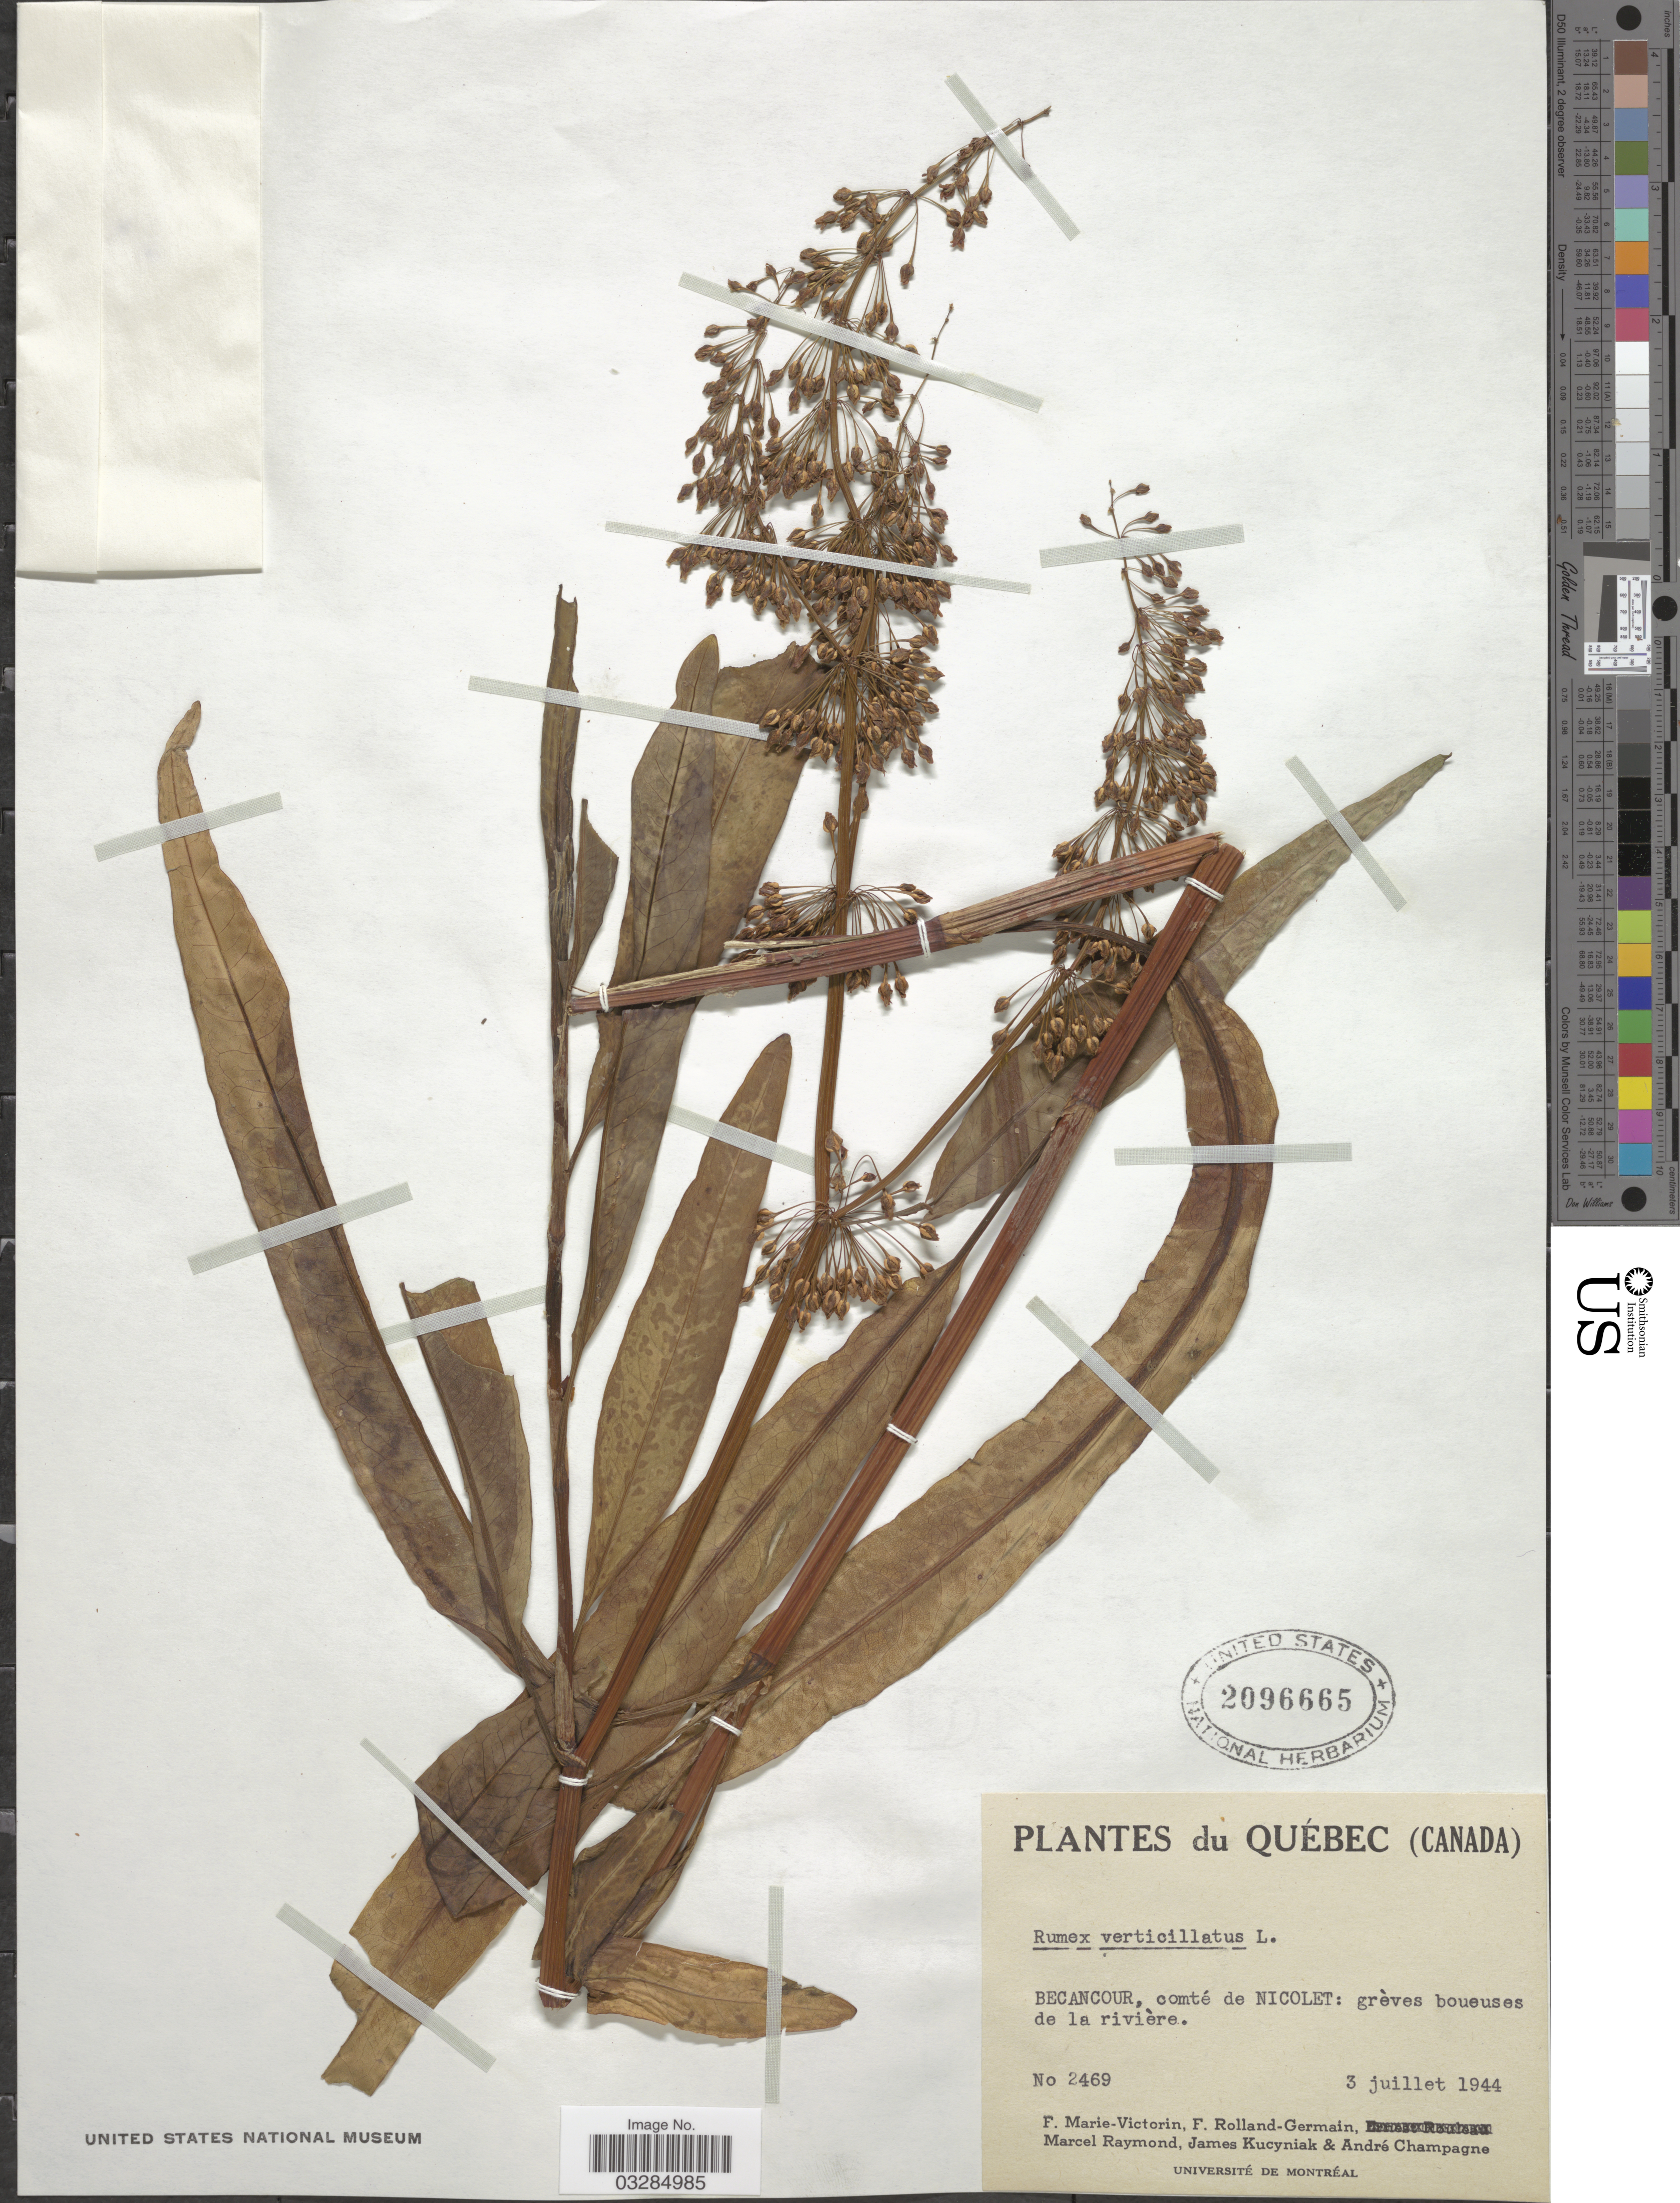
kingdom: Plantae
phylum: Tracheophyta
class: Magnoliopsida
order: Caryophyllales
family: Polygonaceae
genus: Rumex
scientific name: Rumex verticillatus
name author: L.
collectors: F. Marie-Victorin, Rolland-Germain, M. Raymond, J. Kucyniak & A. Champagne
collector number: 2469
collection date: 1944-07-03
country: Canada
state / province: Quebec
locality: Becancour, comté de Nicolet: grèves boueuses de la rivière.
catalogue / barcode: US 2096665